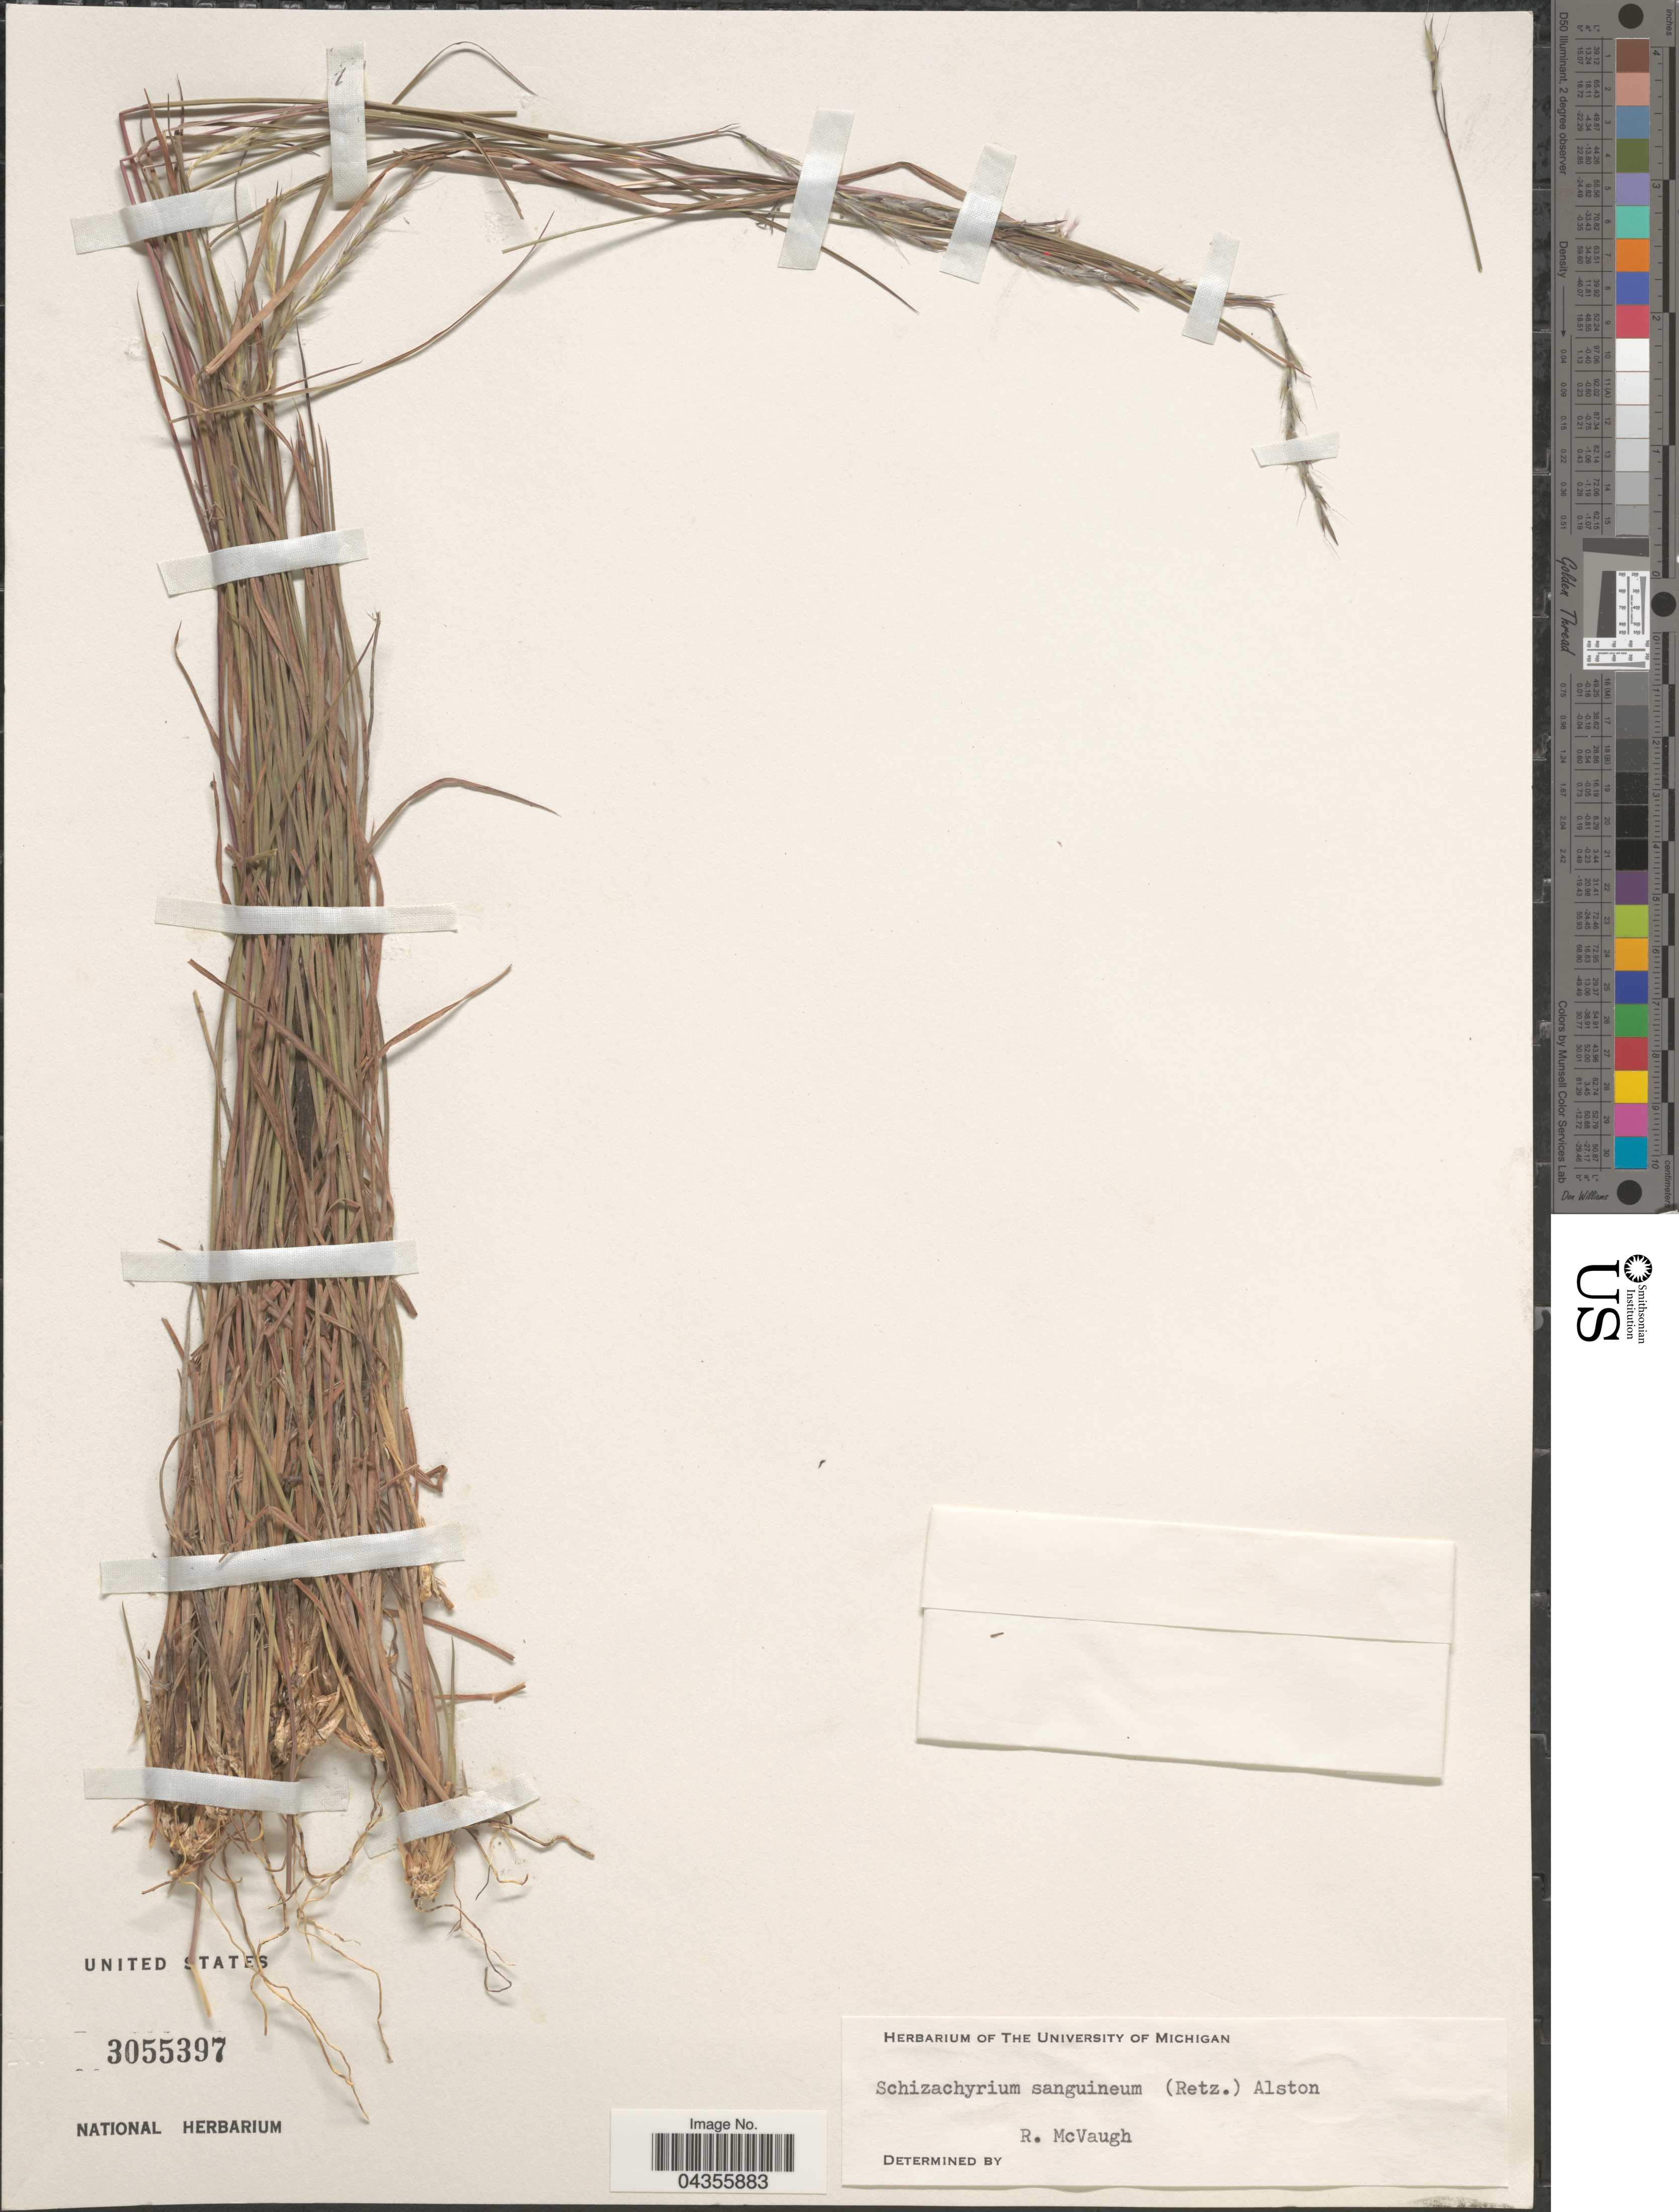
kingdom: Plantae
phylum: Tracheophyta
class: Liliopsida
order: Poales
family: Poaceae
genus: Schizachyrium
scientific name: Schizachyrium sanguineum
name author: (Retz.) Alston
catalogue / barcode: US 3055397